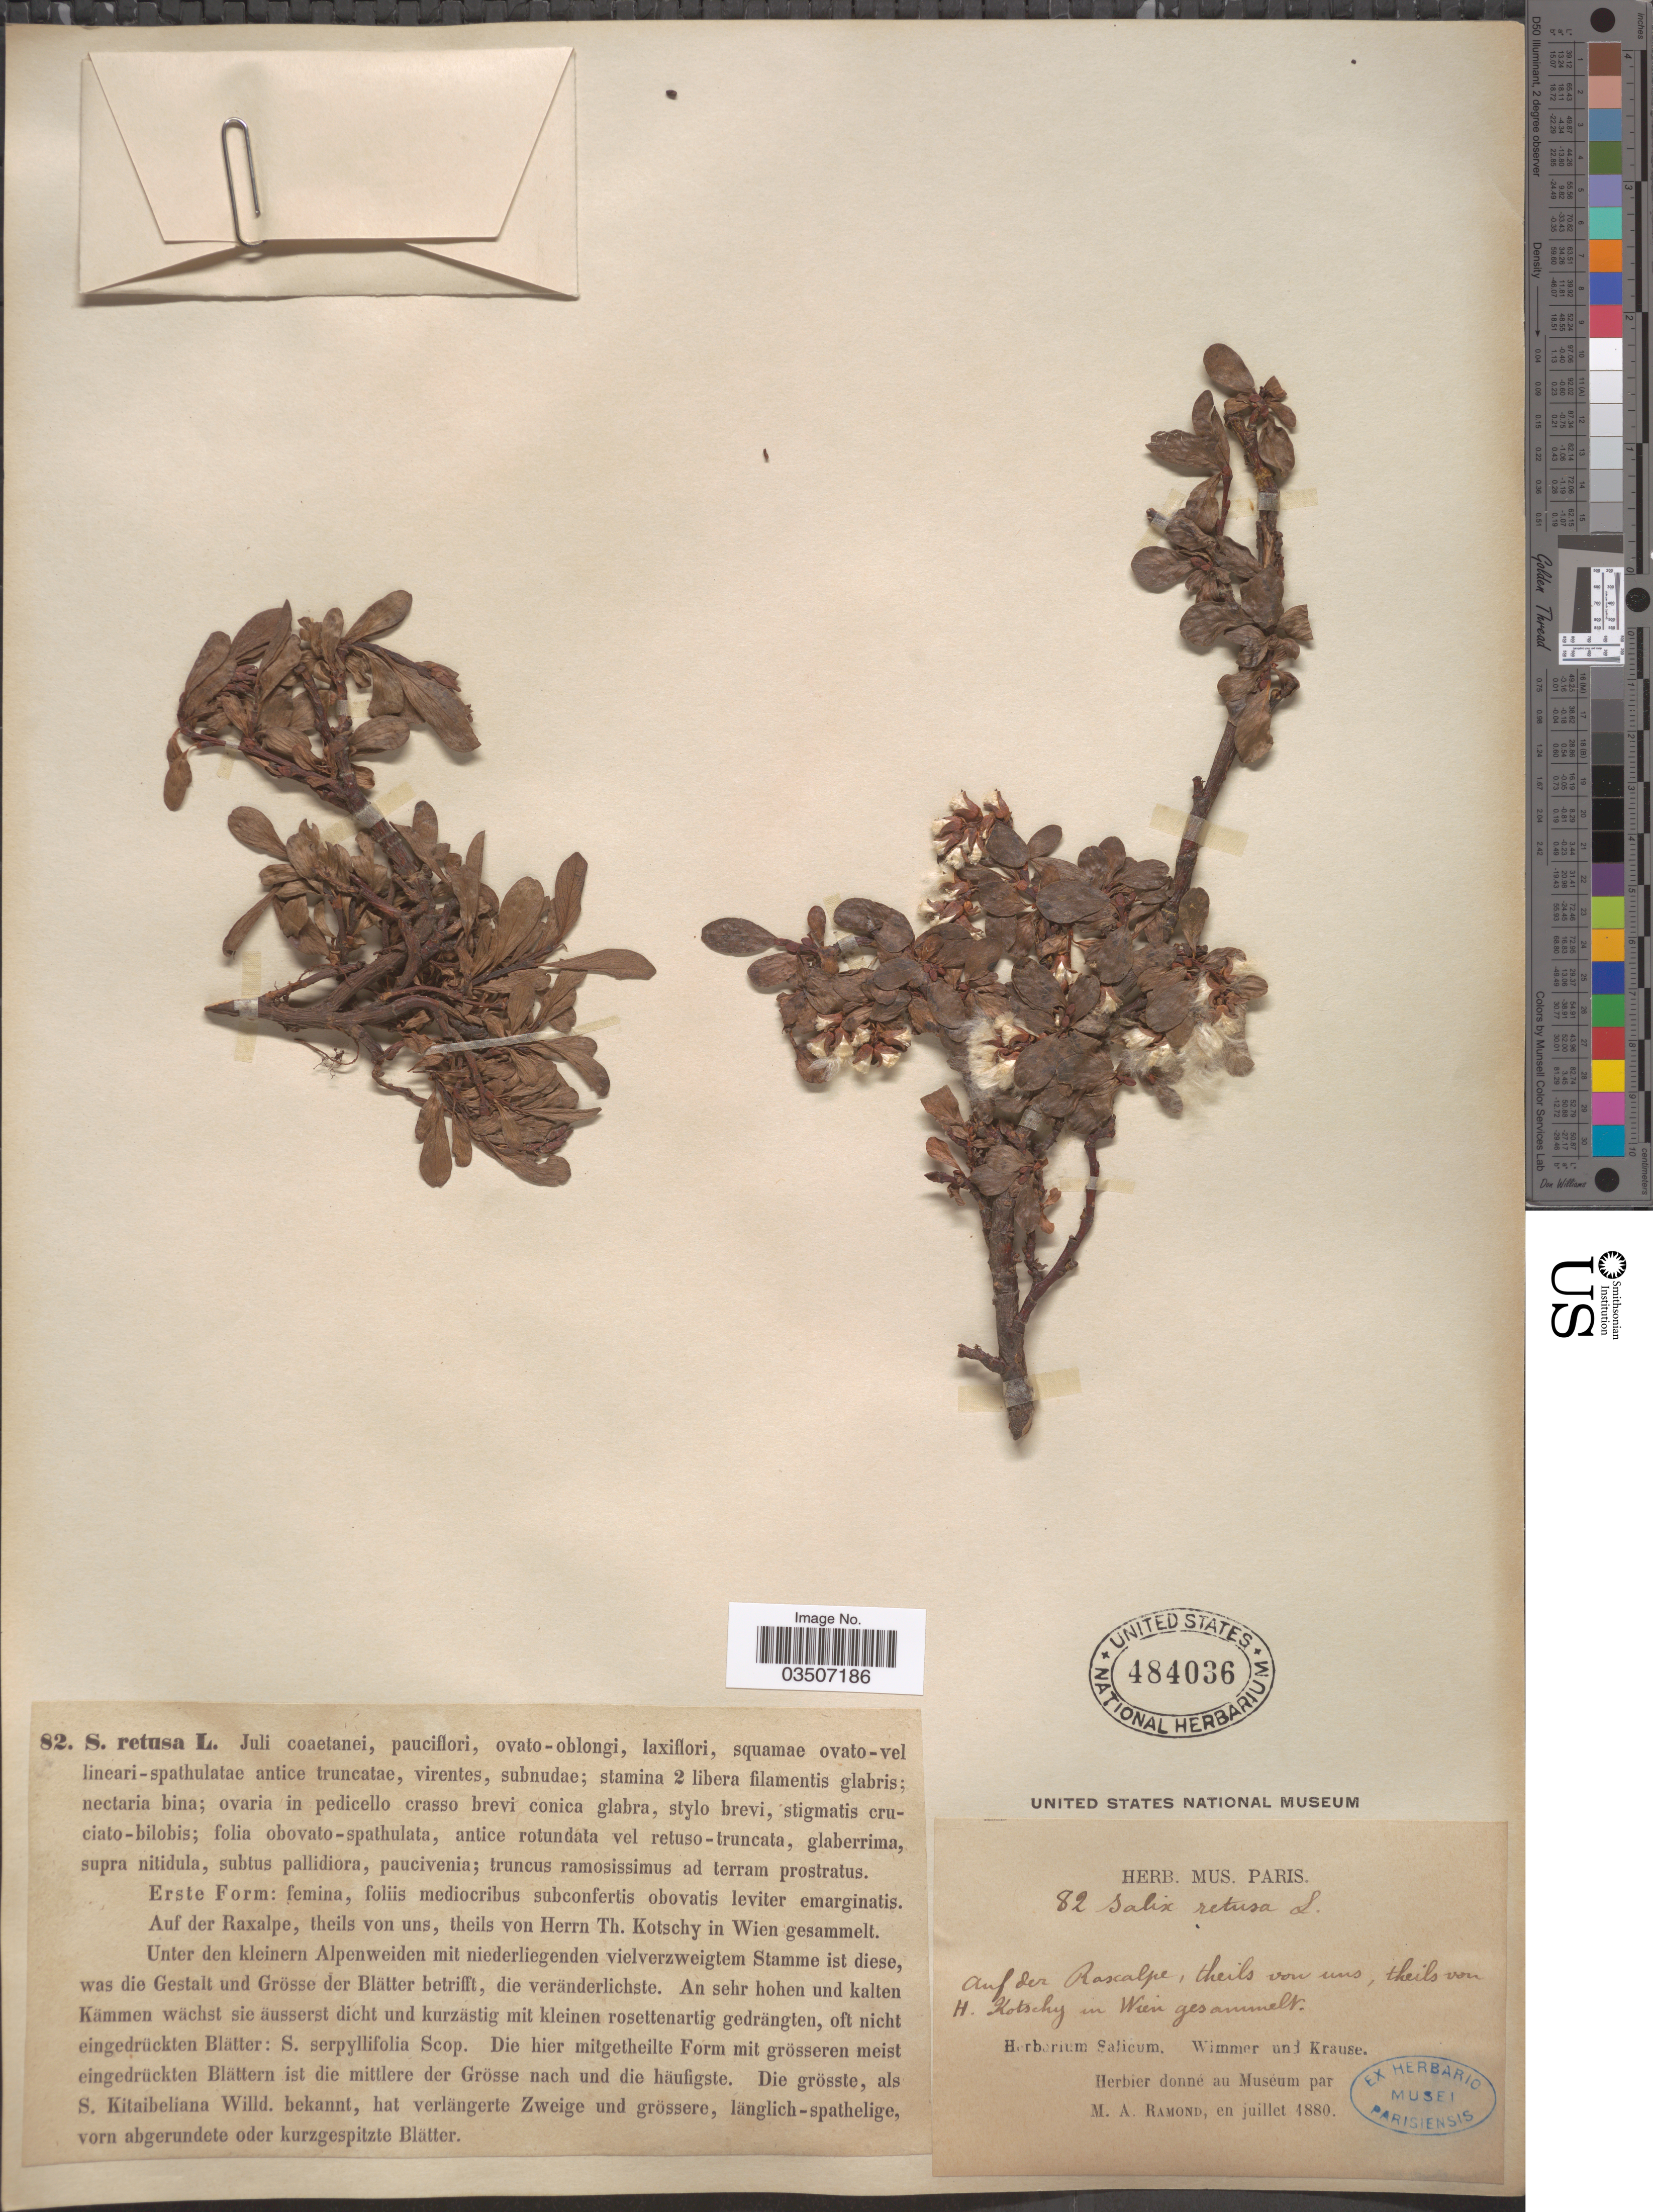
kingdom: Plantae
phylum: Tracheophyta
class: Magnoliopsida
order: Malpighiales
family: Salicaceae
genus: Salix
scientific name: Salix retusa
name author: L.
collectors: Wimmer & -- Krause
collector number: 82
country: Austria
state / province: Wien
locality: Auf der Roscalpe, theils von uns, theils von H. Kotschy in Wien gesammelt. [unsure placement]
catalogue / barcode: US 484036